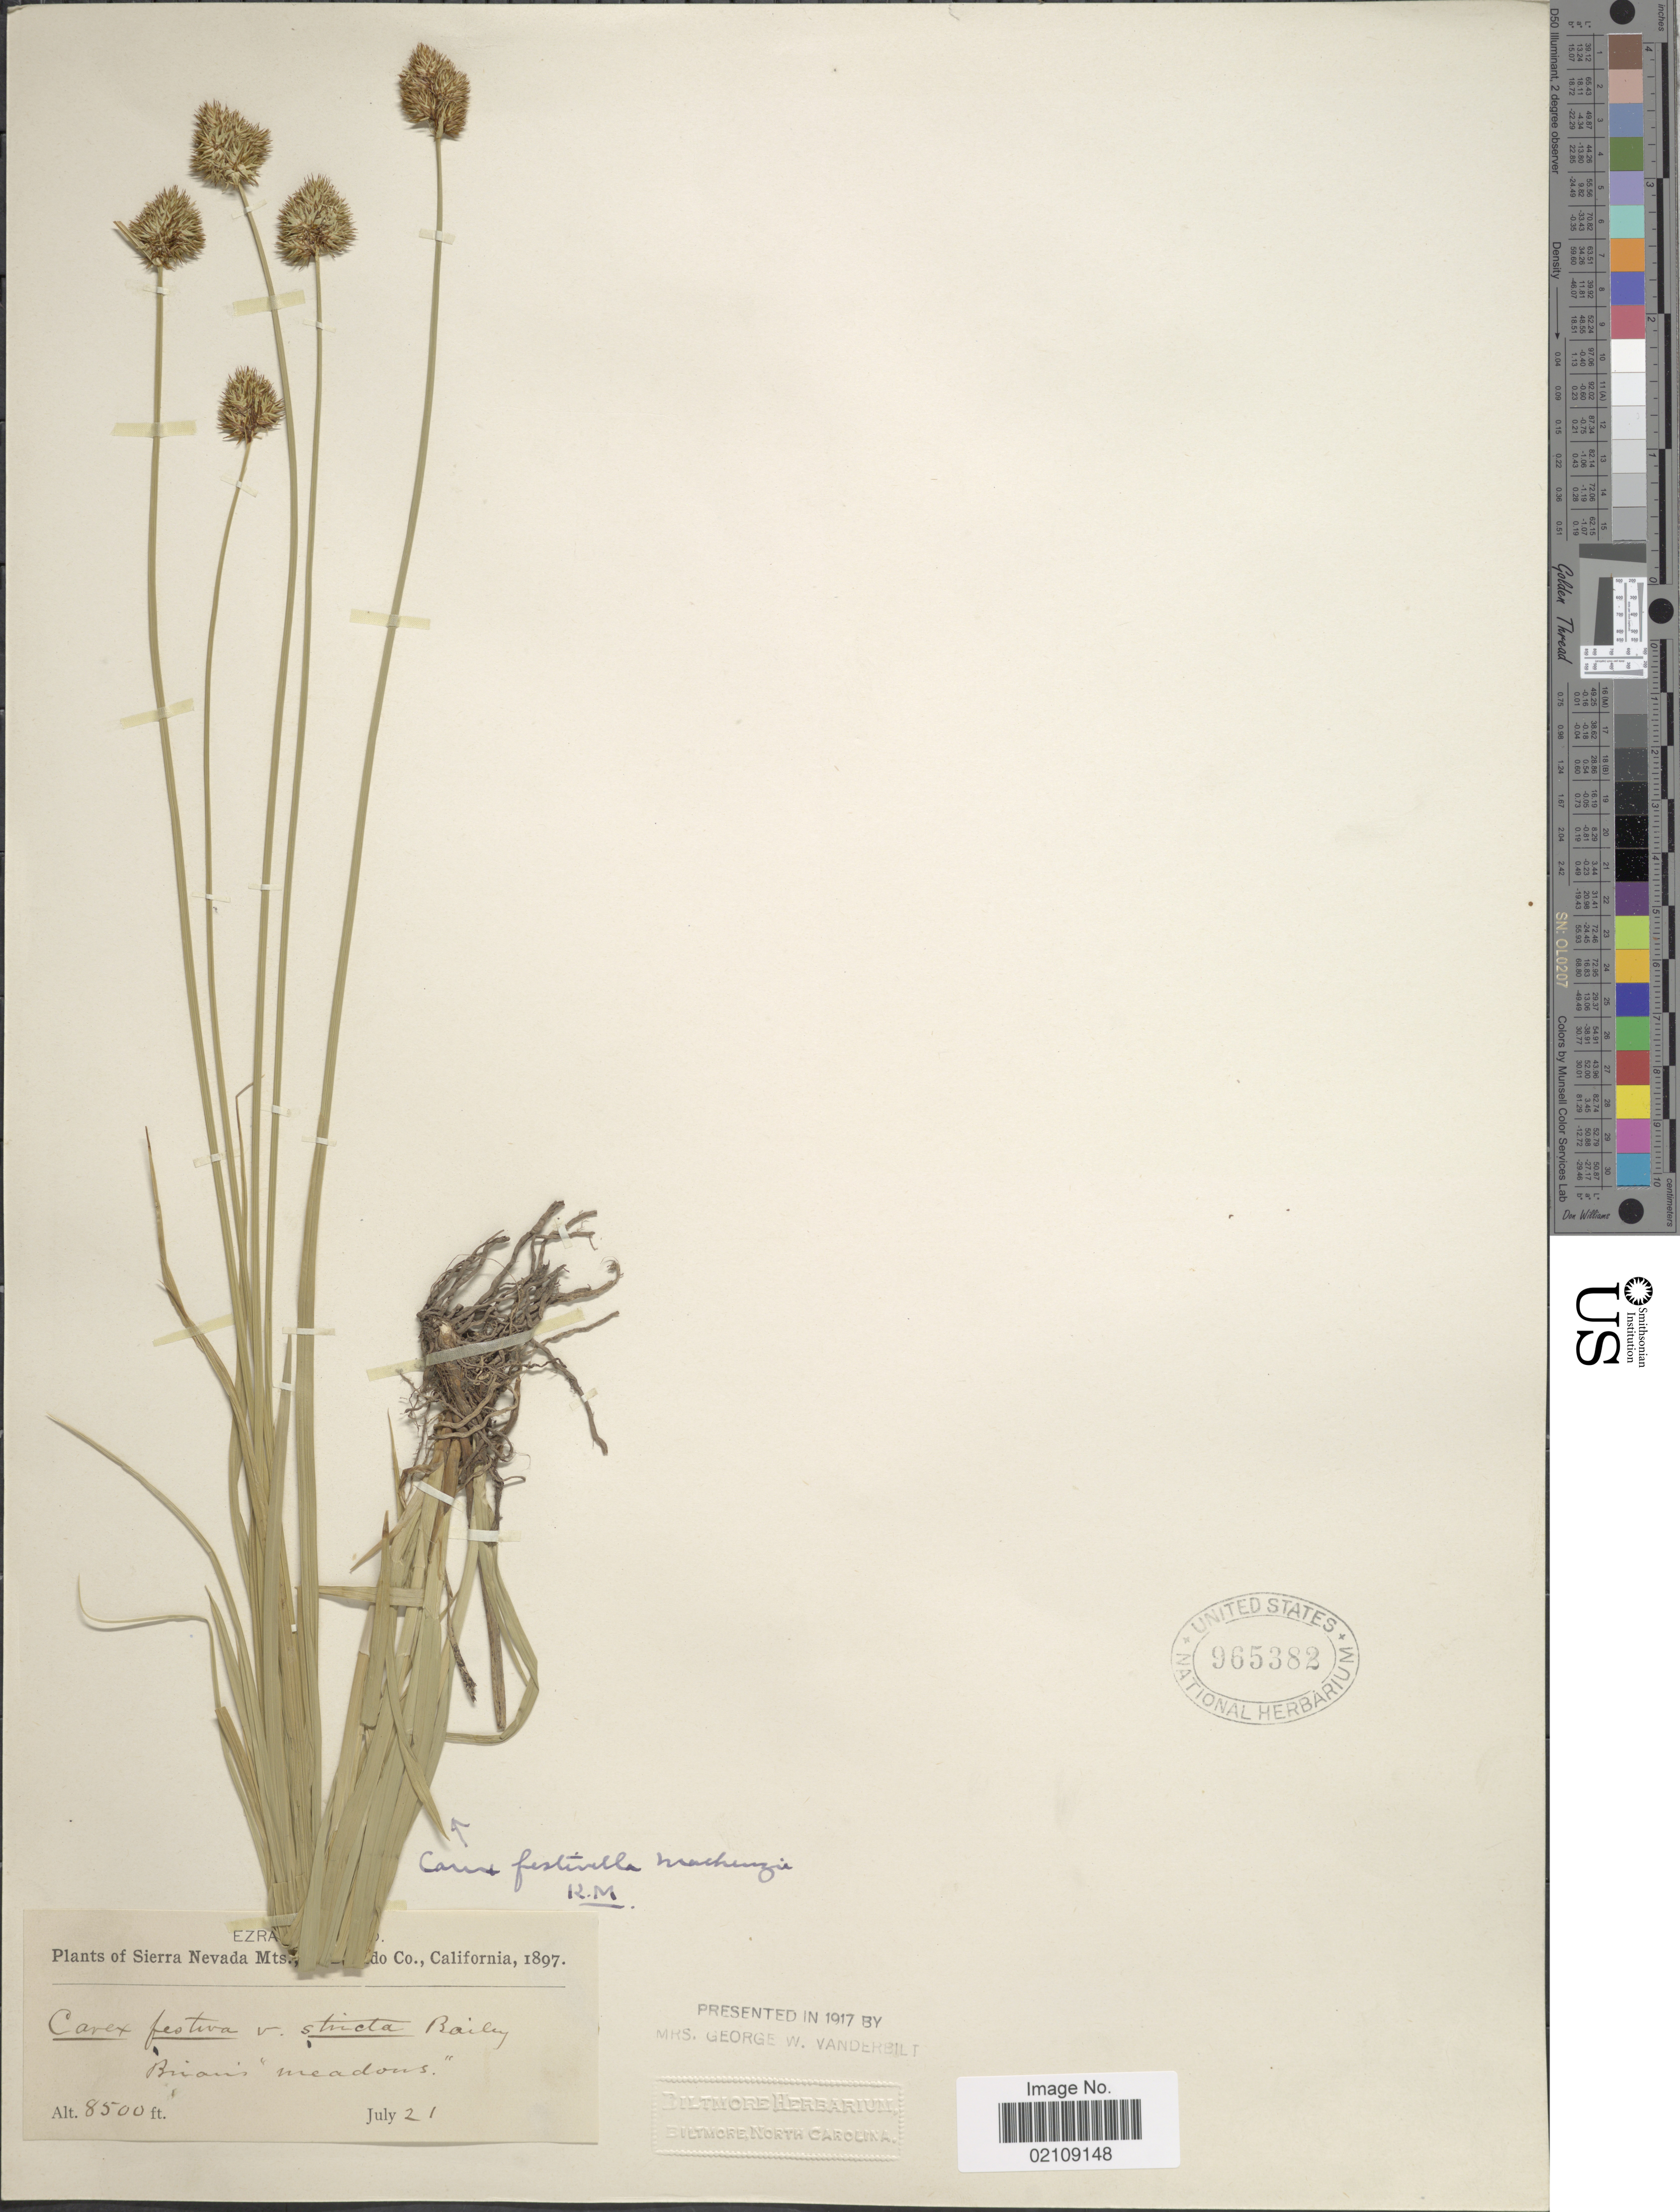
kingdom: Plantae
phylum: Tracheophyta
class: Liliopsida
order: Poales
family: Cyperaceae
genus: Carex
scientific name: Carex microptera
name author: Mack.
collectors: E. Brainerd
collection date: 1897-07-21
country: United States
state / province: California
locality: Sierra Nevada Mts. [illegible text] do Co. Brians "Meadows"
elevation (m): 2591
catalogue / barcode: US 965382